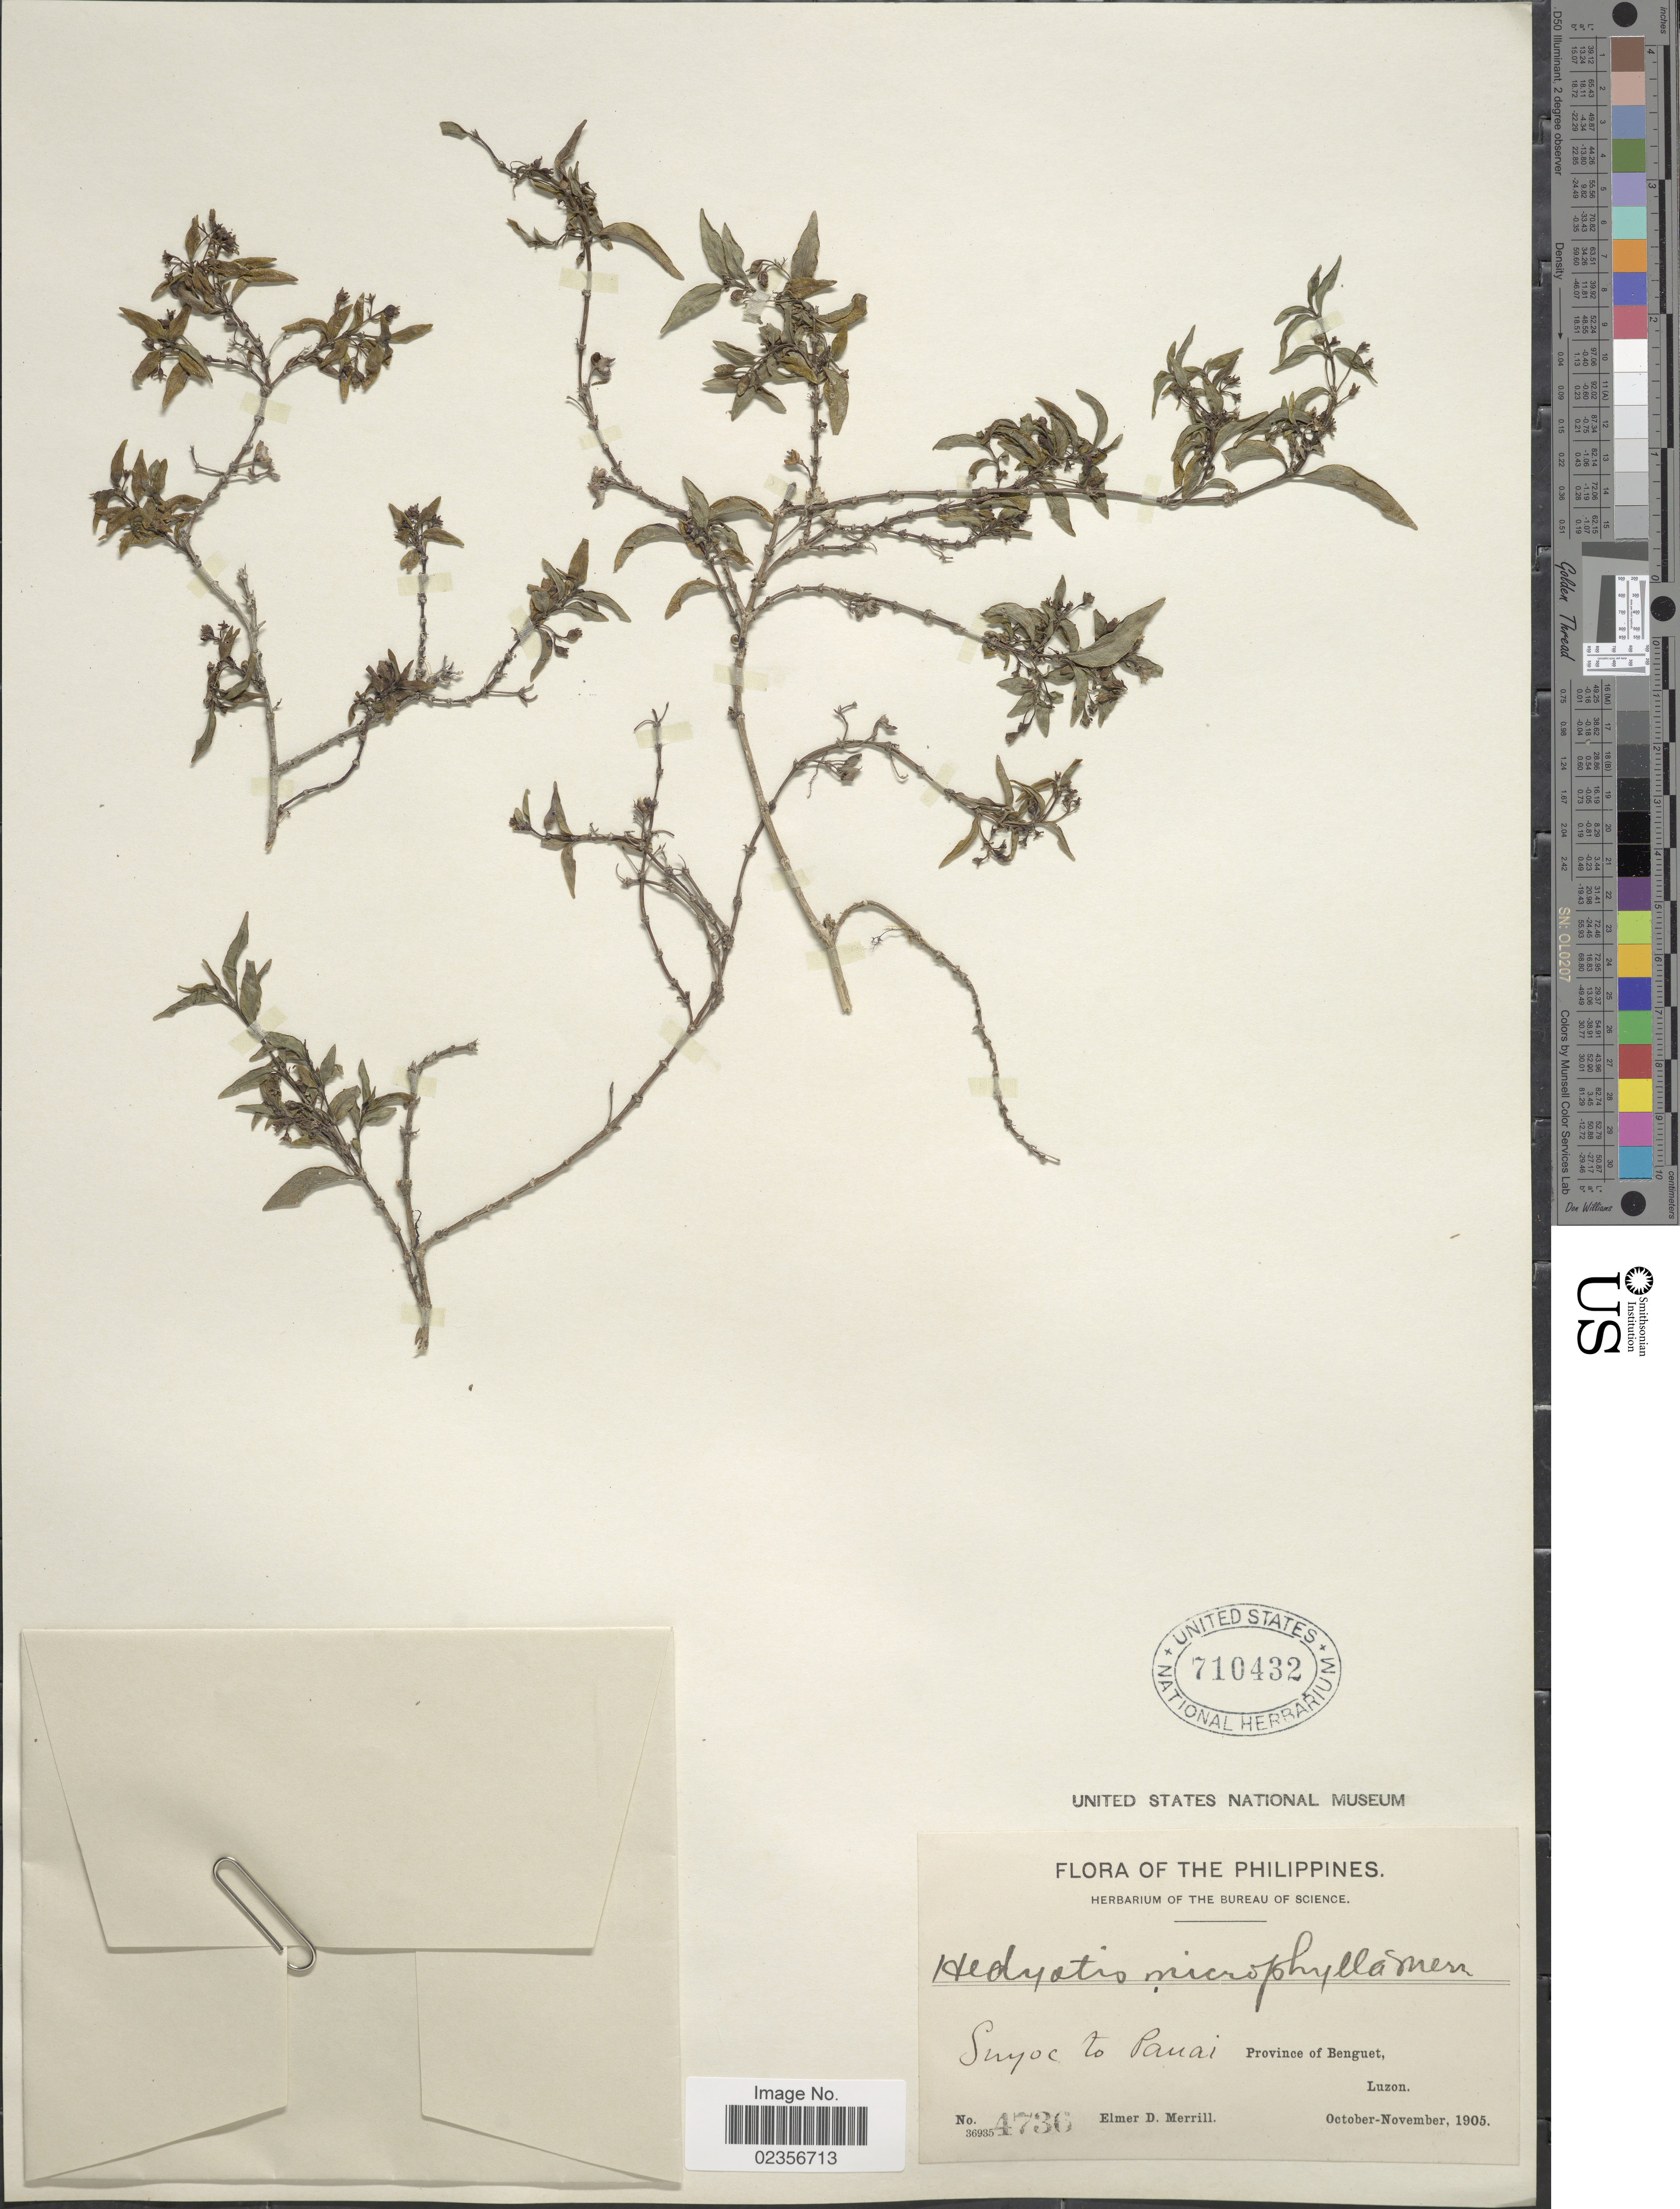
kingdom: Plantae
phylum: Tracheophyta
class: Magnoliopsida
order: Gentianales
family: Rubiaceae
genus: Hedyotis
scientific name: Hedyotis microphylla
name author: Merr.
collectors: E. D. Merrill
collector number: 4736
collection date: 1905-10/1905-11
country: Philippines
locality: Suyoc to Panai, Province of Benguet, Luzon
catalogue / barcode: US 710432